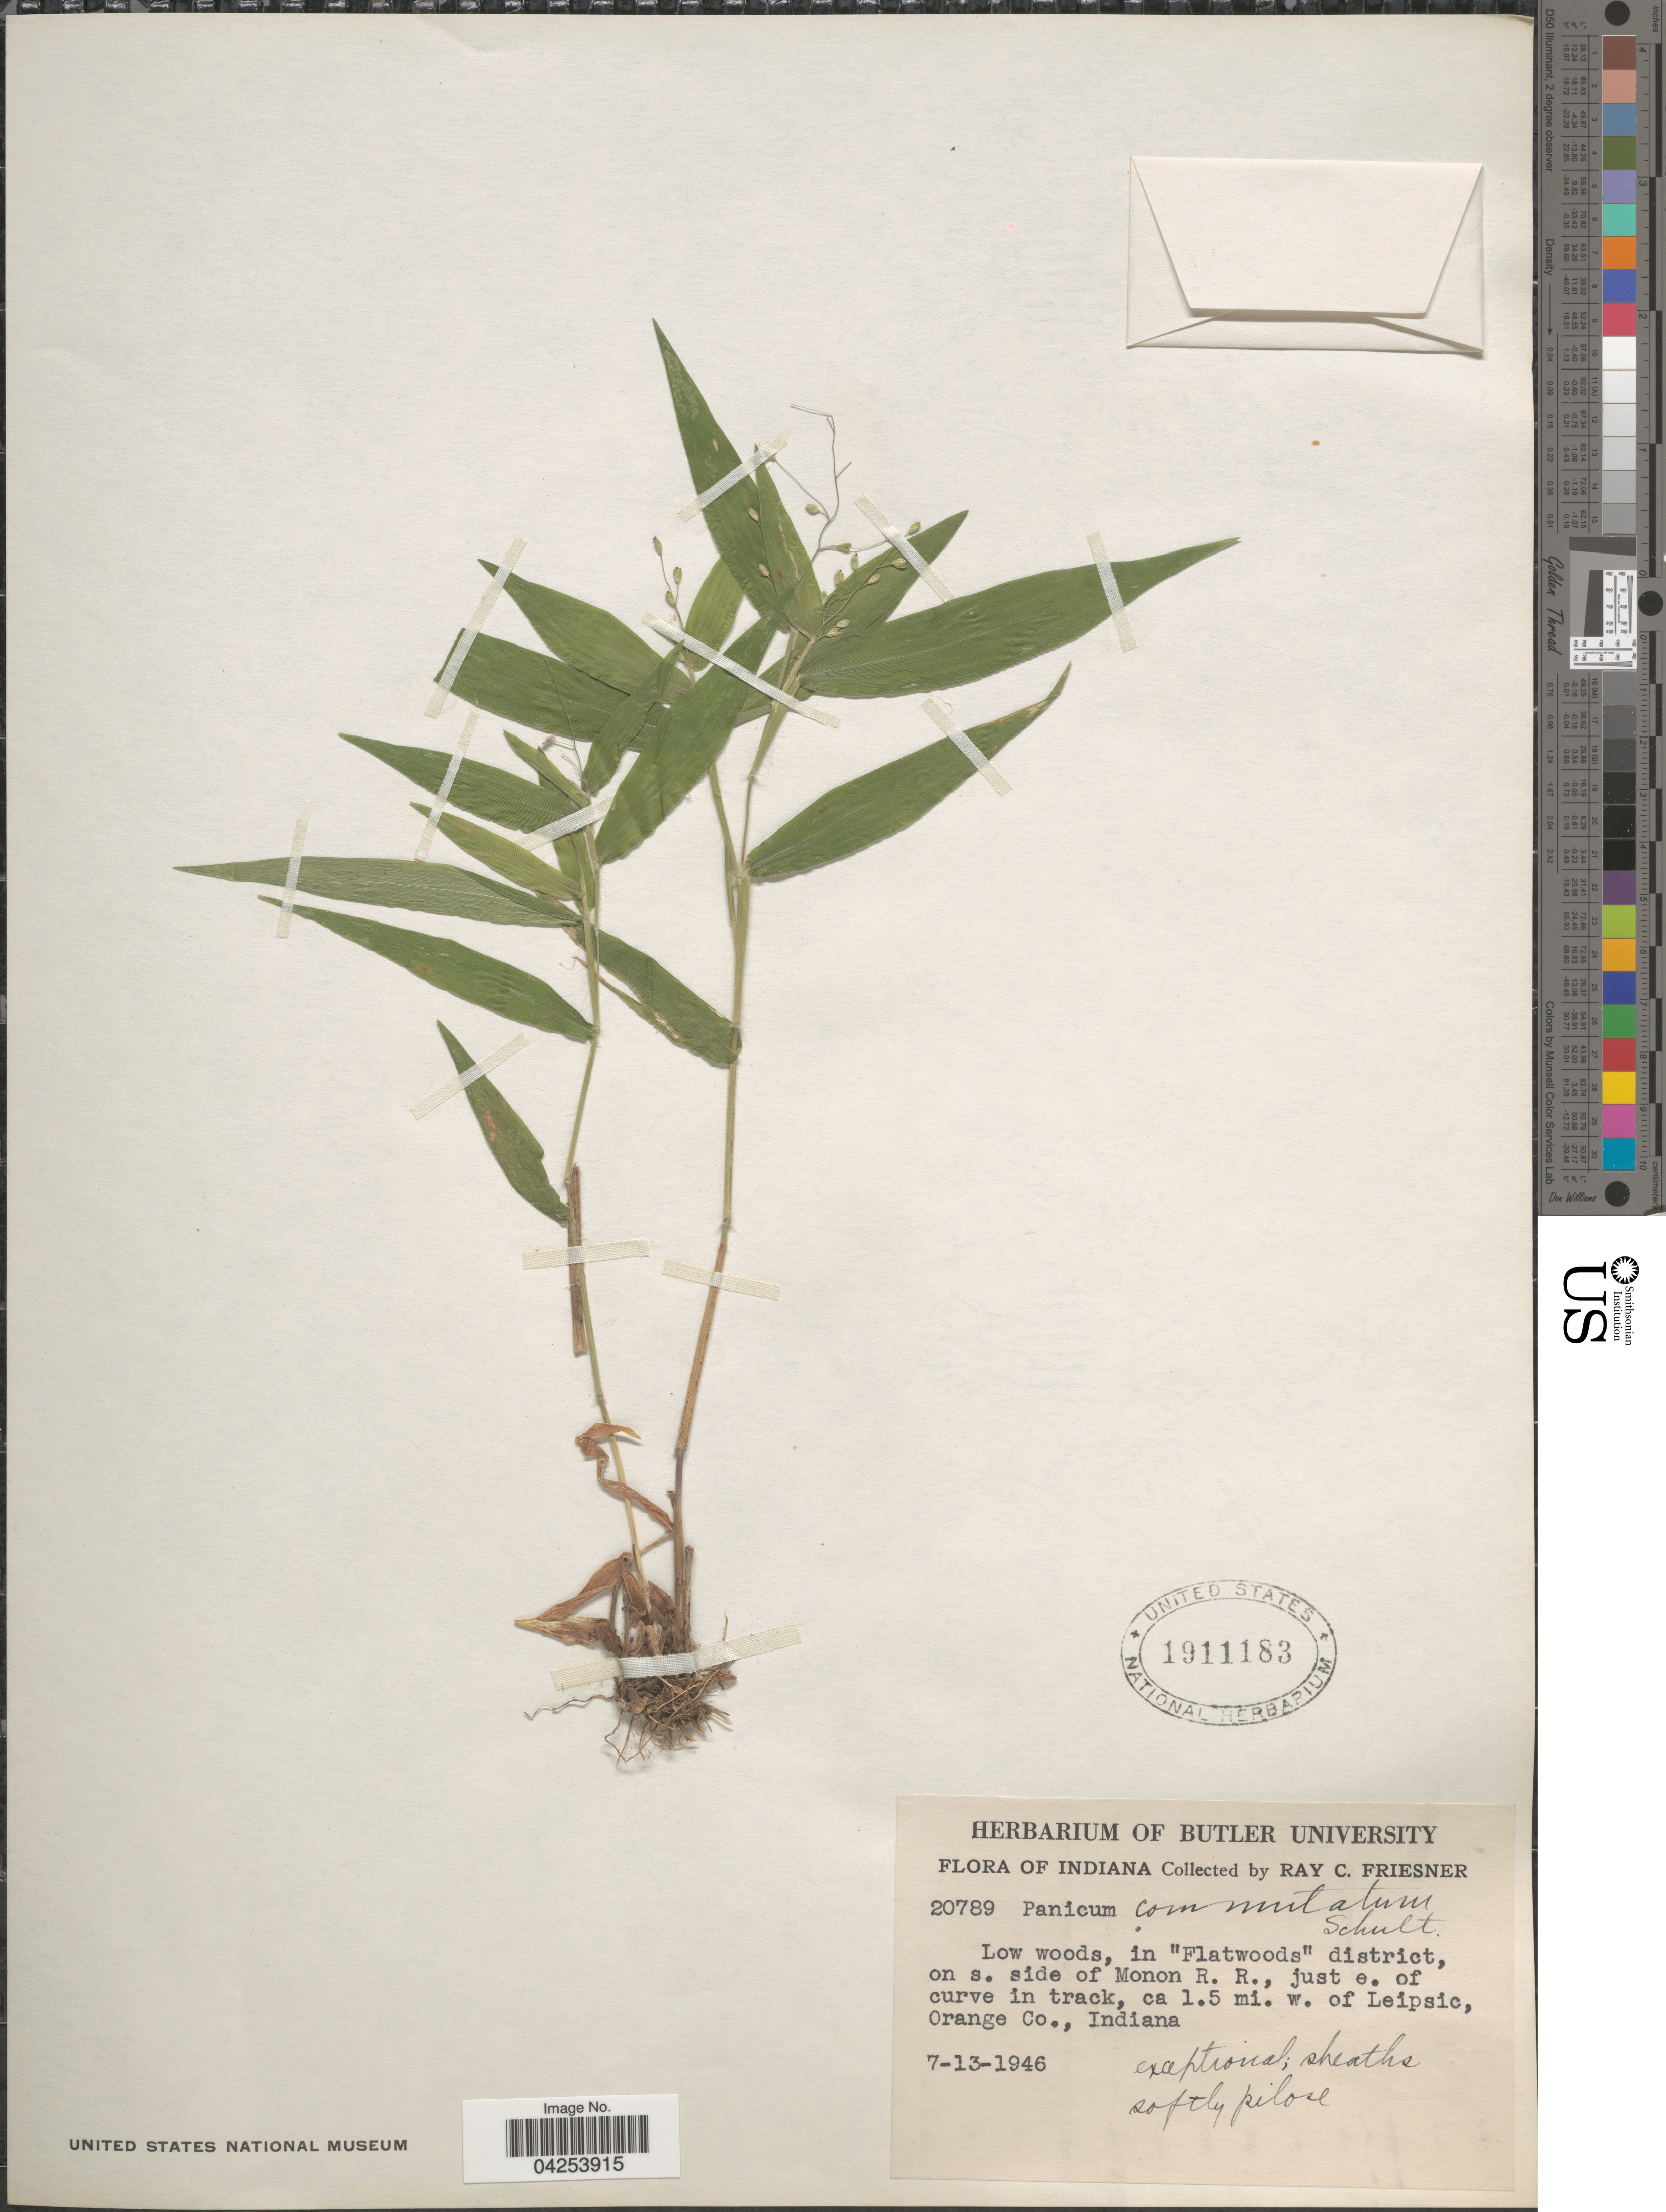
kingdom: Plantae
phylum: Tracheophyta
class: Liliopsida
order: Poales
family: Poaceae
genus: Dichanthelium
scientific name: Dichanthelium commutatum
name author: (Schult.) Gould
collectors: R. Friesner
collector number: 20789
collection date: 1946-07-13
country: United States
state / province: Indiana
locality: Low woods, in "Flatwoods" district, on s. side of Monon R.R., just E. of curve in track ca 1.5 mi. w of Leipsic, Orange Co.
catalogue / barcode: US 1911183